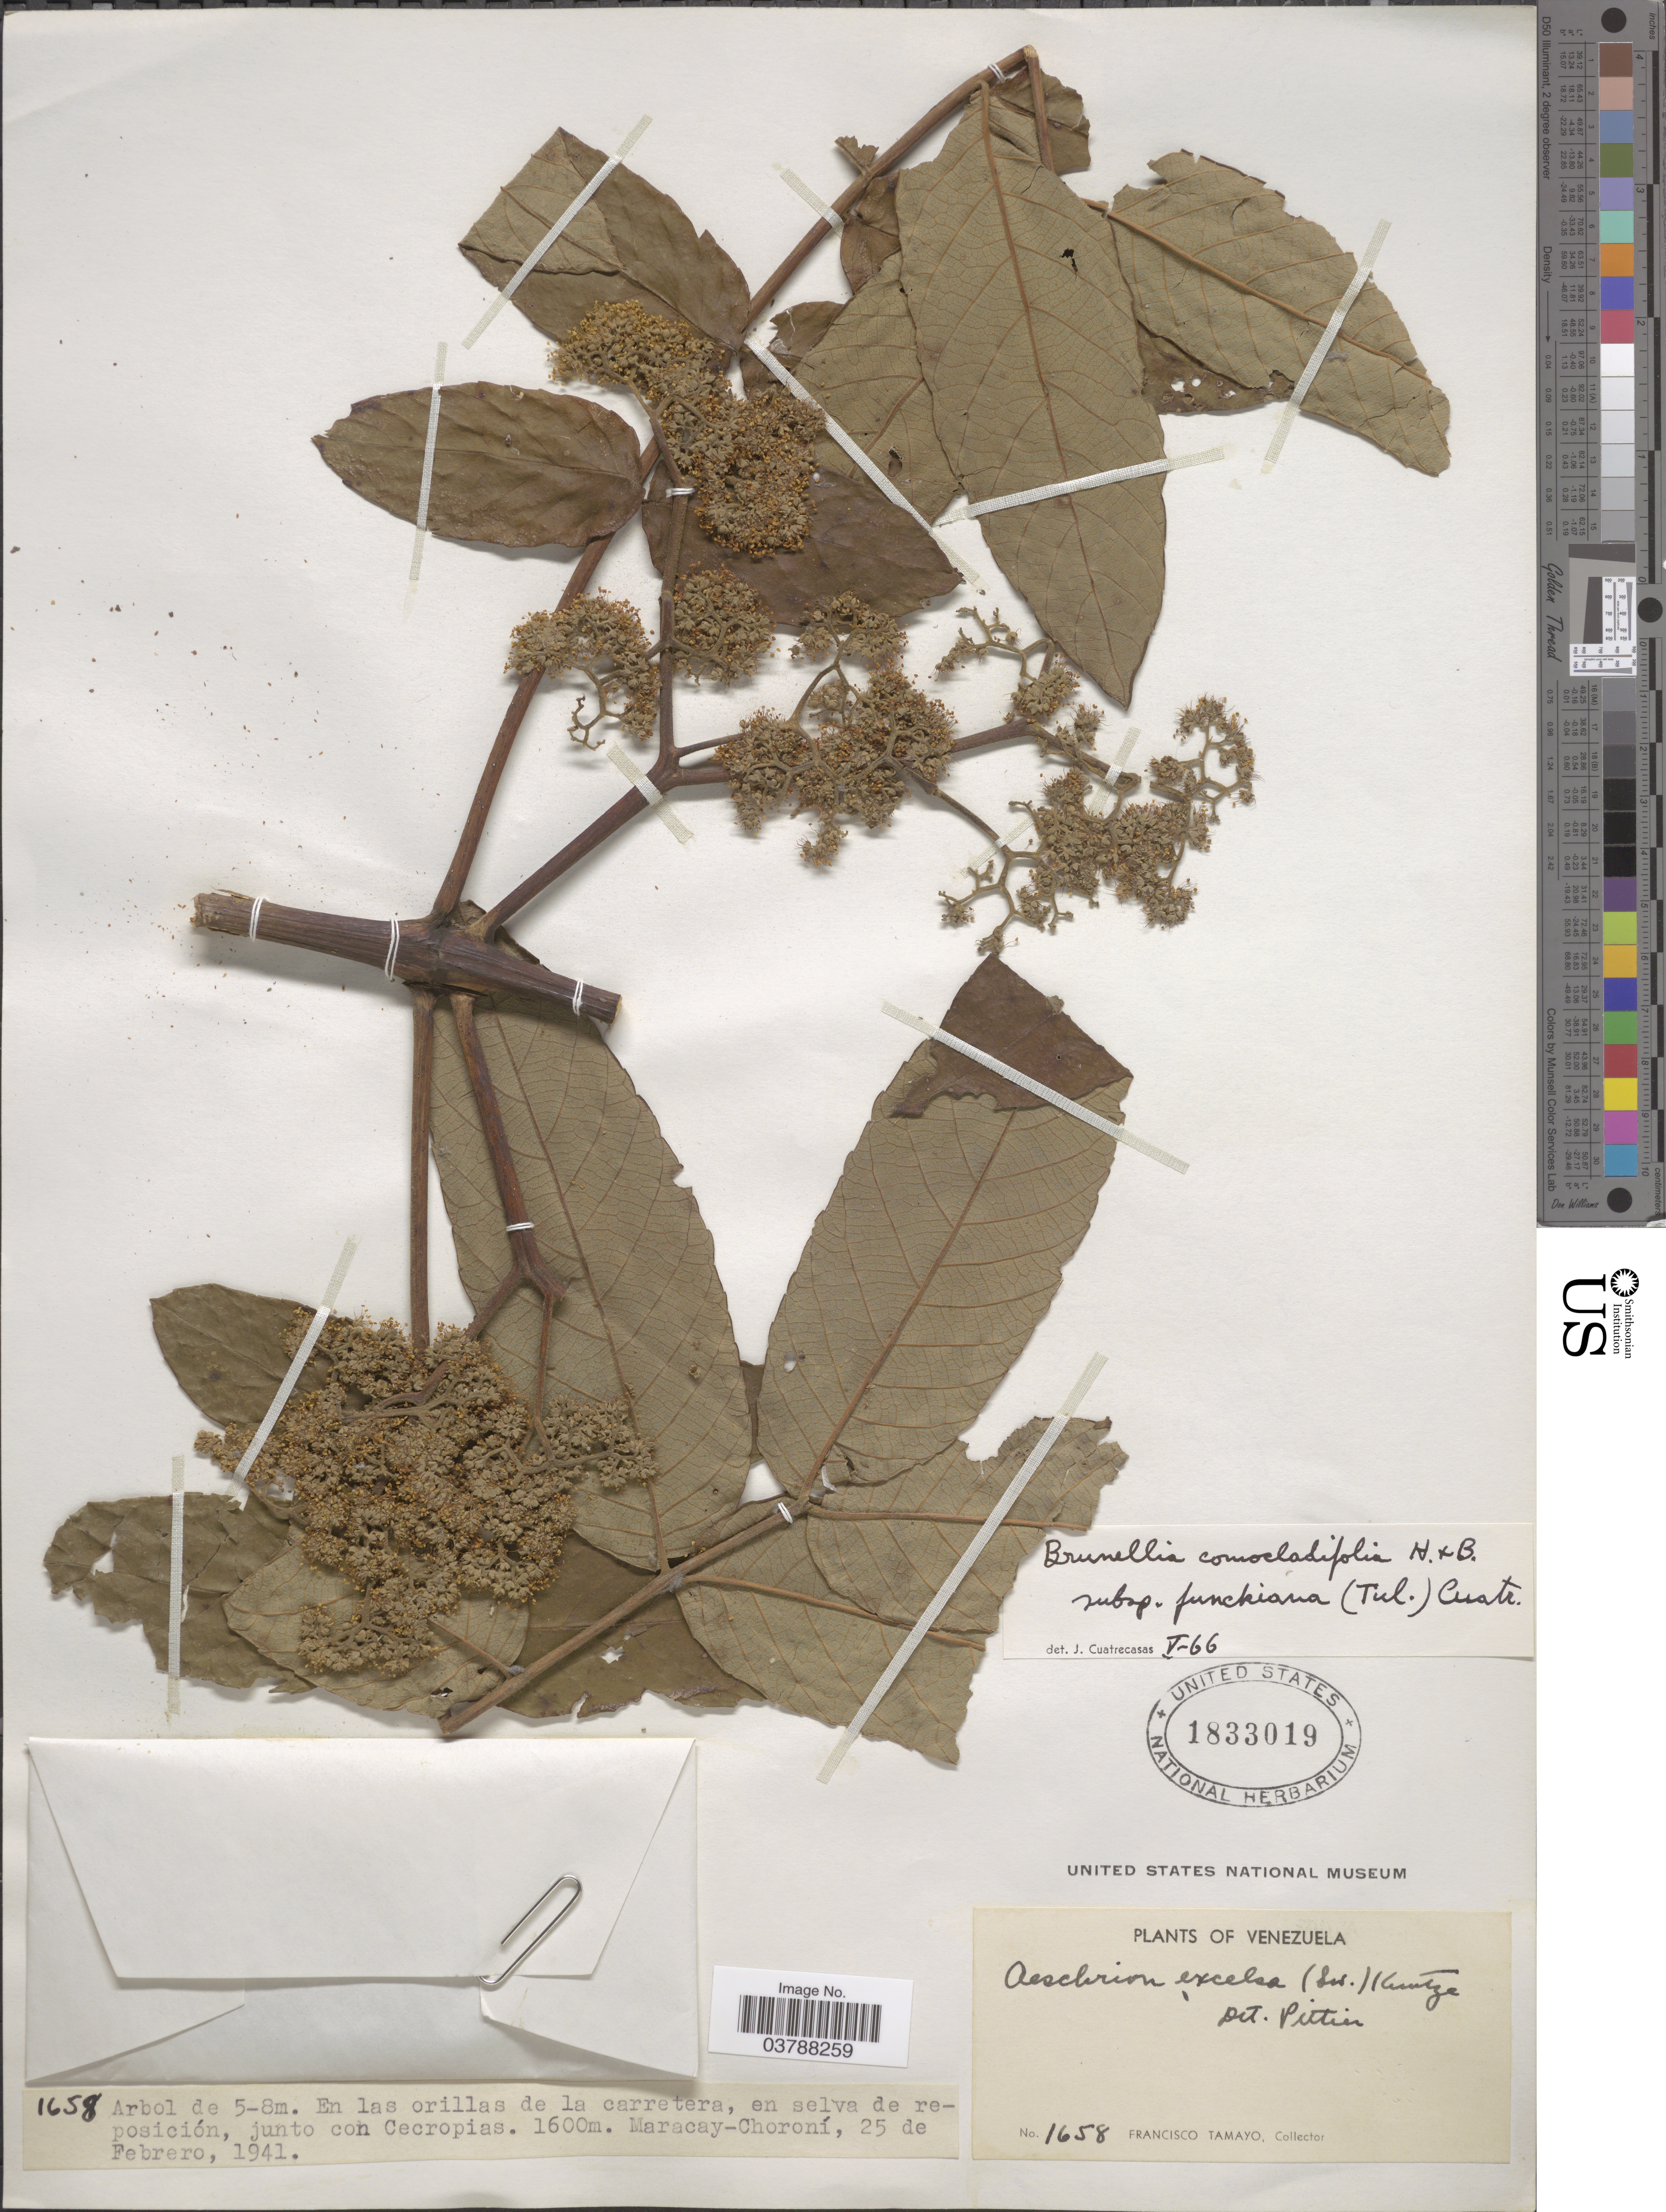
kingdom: Plantae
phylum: Tracheophyta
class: Magnoliopsida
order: Oxalidales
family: Brunelliaceae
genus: Brunellia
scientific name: Brunellia comocladifolia subsp. funckiana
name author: Bonpl.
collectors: F. Tamayo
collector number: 1658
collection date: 1941-02-25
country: Venezuela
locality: Maracay-Choroní.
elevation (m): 1600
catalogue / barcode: US 1833019